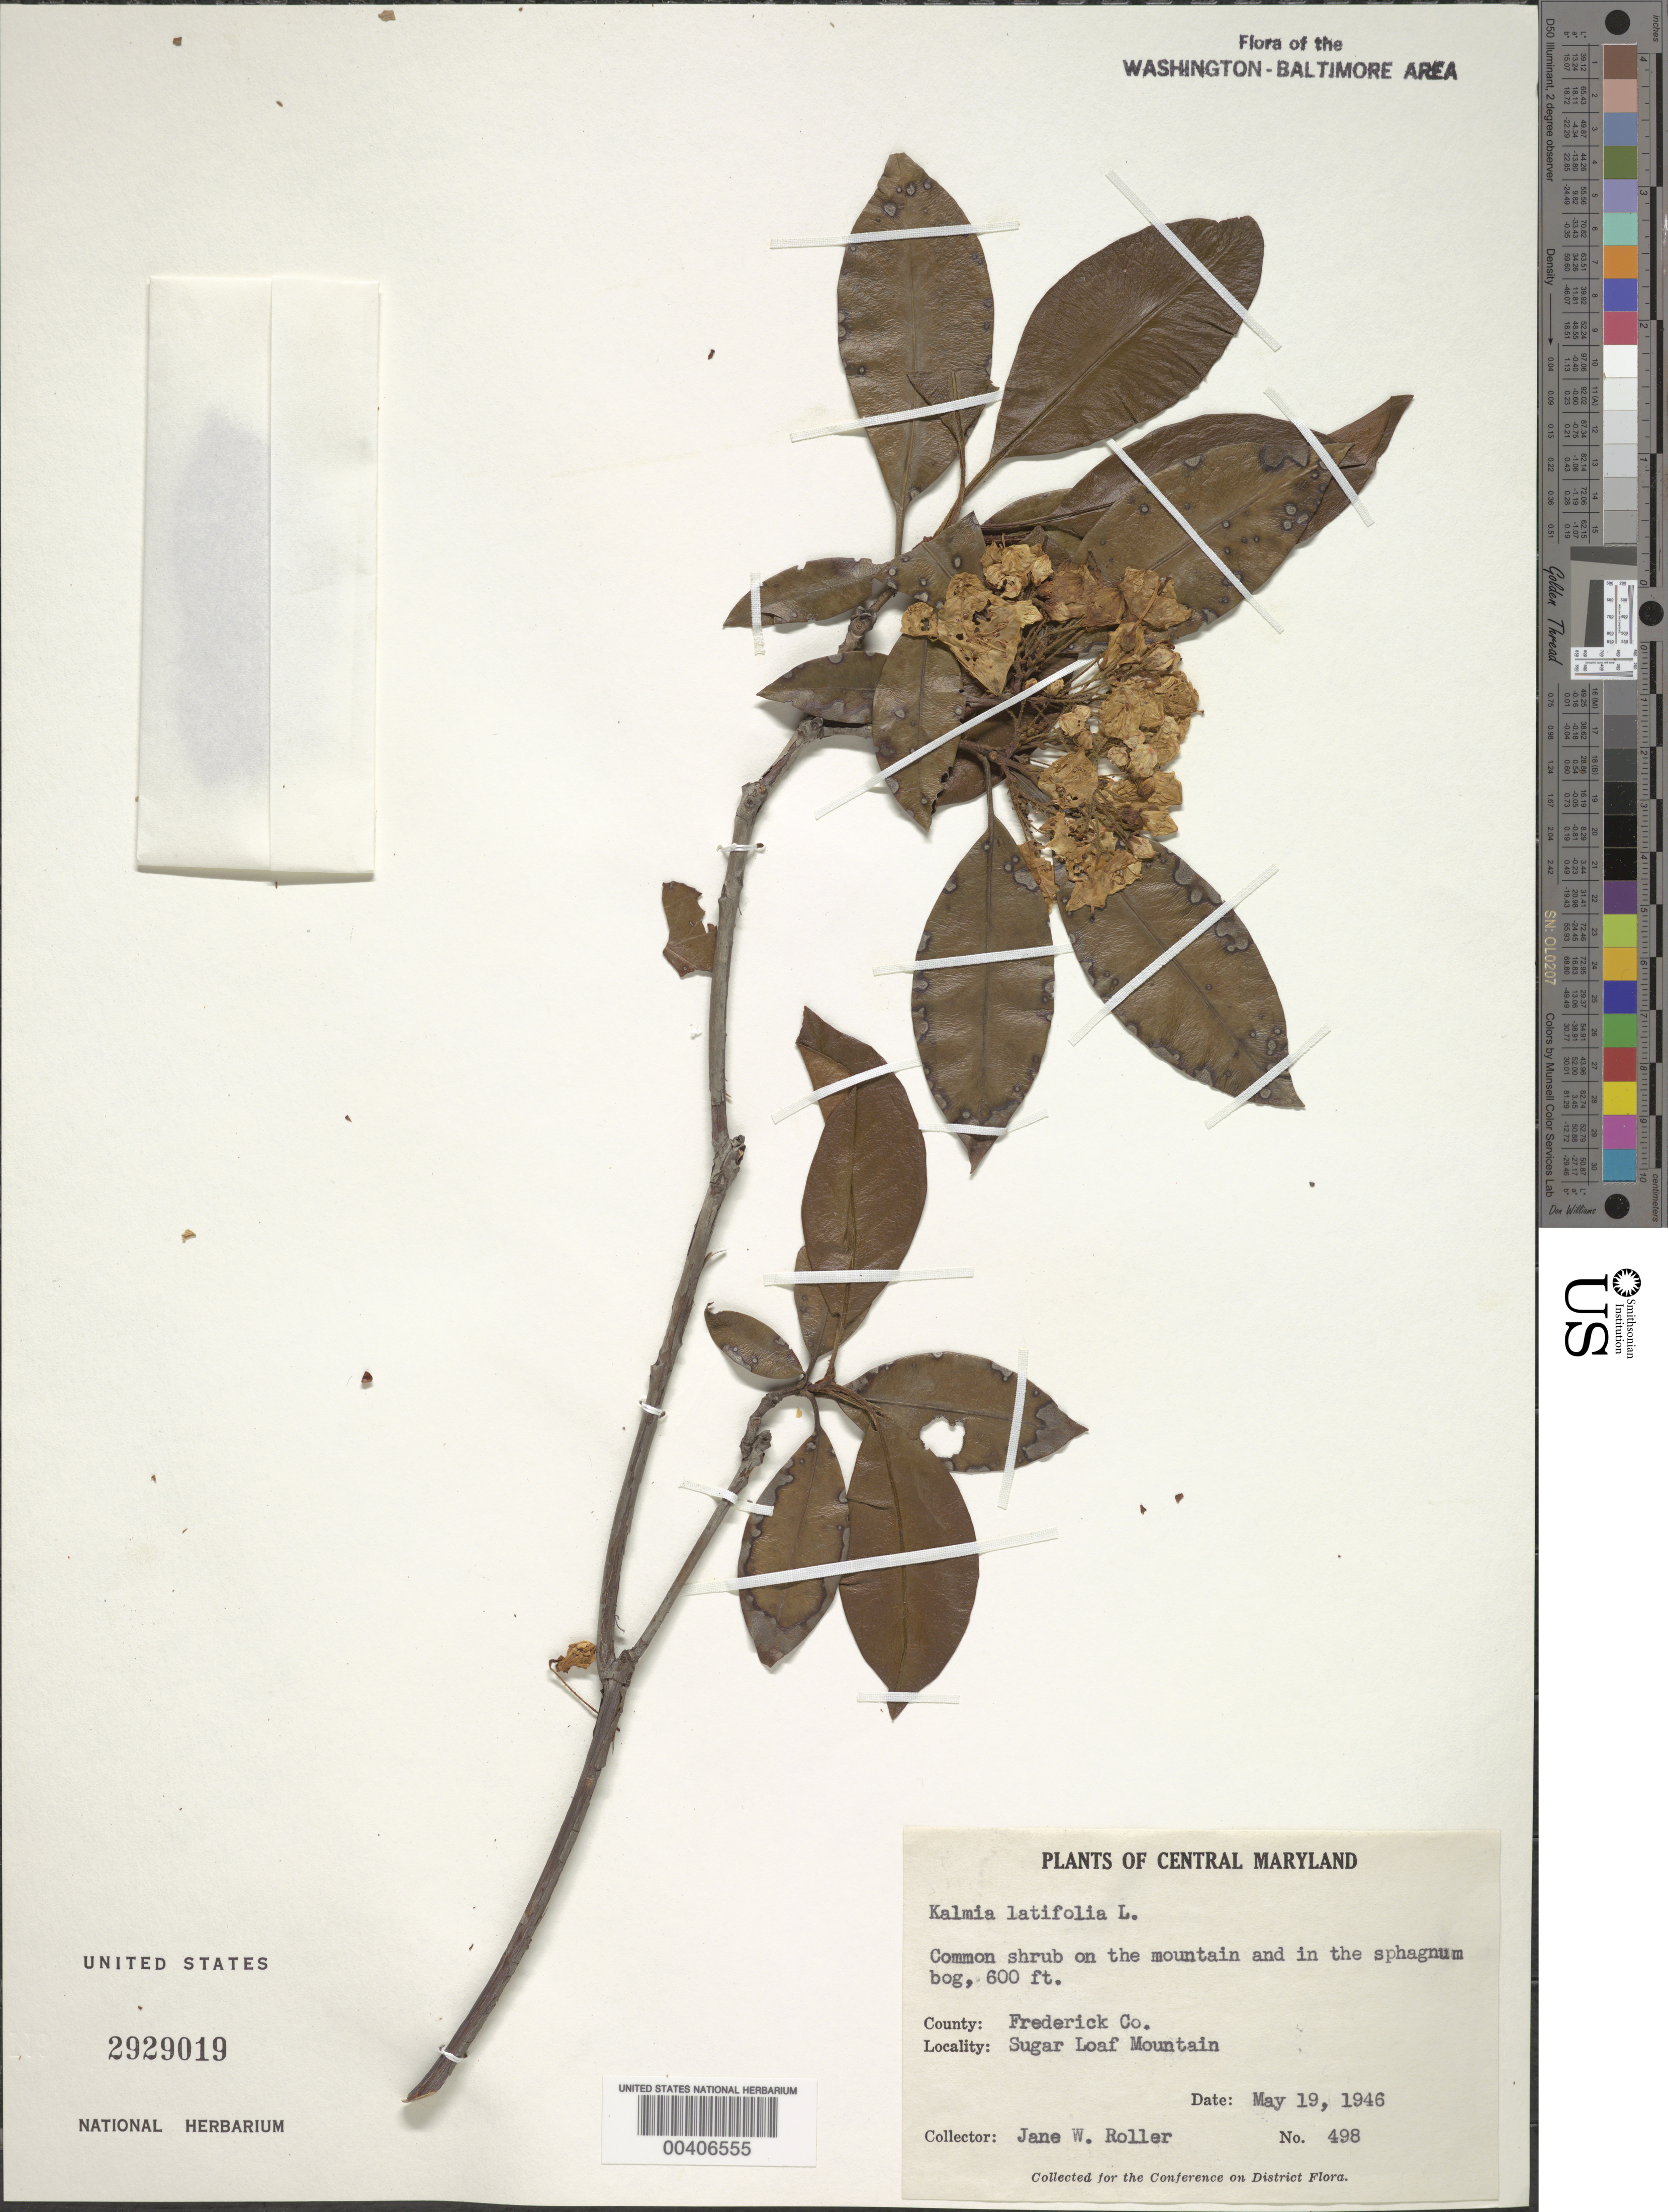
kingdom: Plantae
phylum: Tracheophyta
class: Magnoliopsida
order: Ericales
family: Ericaceae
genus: Kalmia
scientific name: Kalmia latifolia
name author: L.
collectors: J. W. Roller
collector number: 498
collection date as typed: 19 May 1946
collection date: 1946-05-19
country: United States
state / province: Maryland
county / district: Frederick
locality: Sugar Loaf Mountain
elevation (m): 183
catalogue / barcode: US 2929019